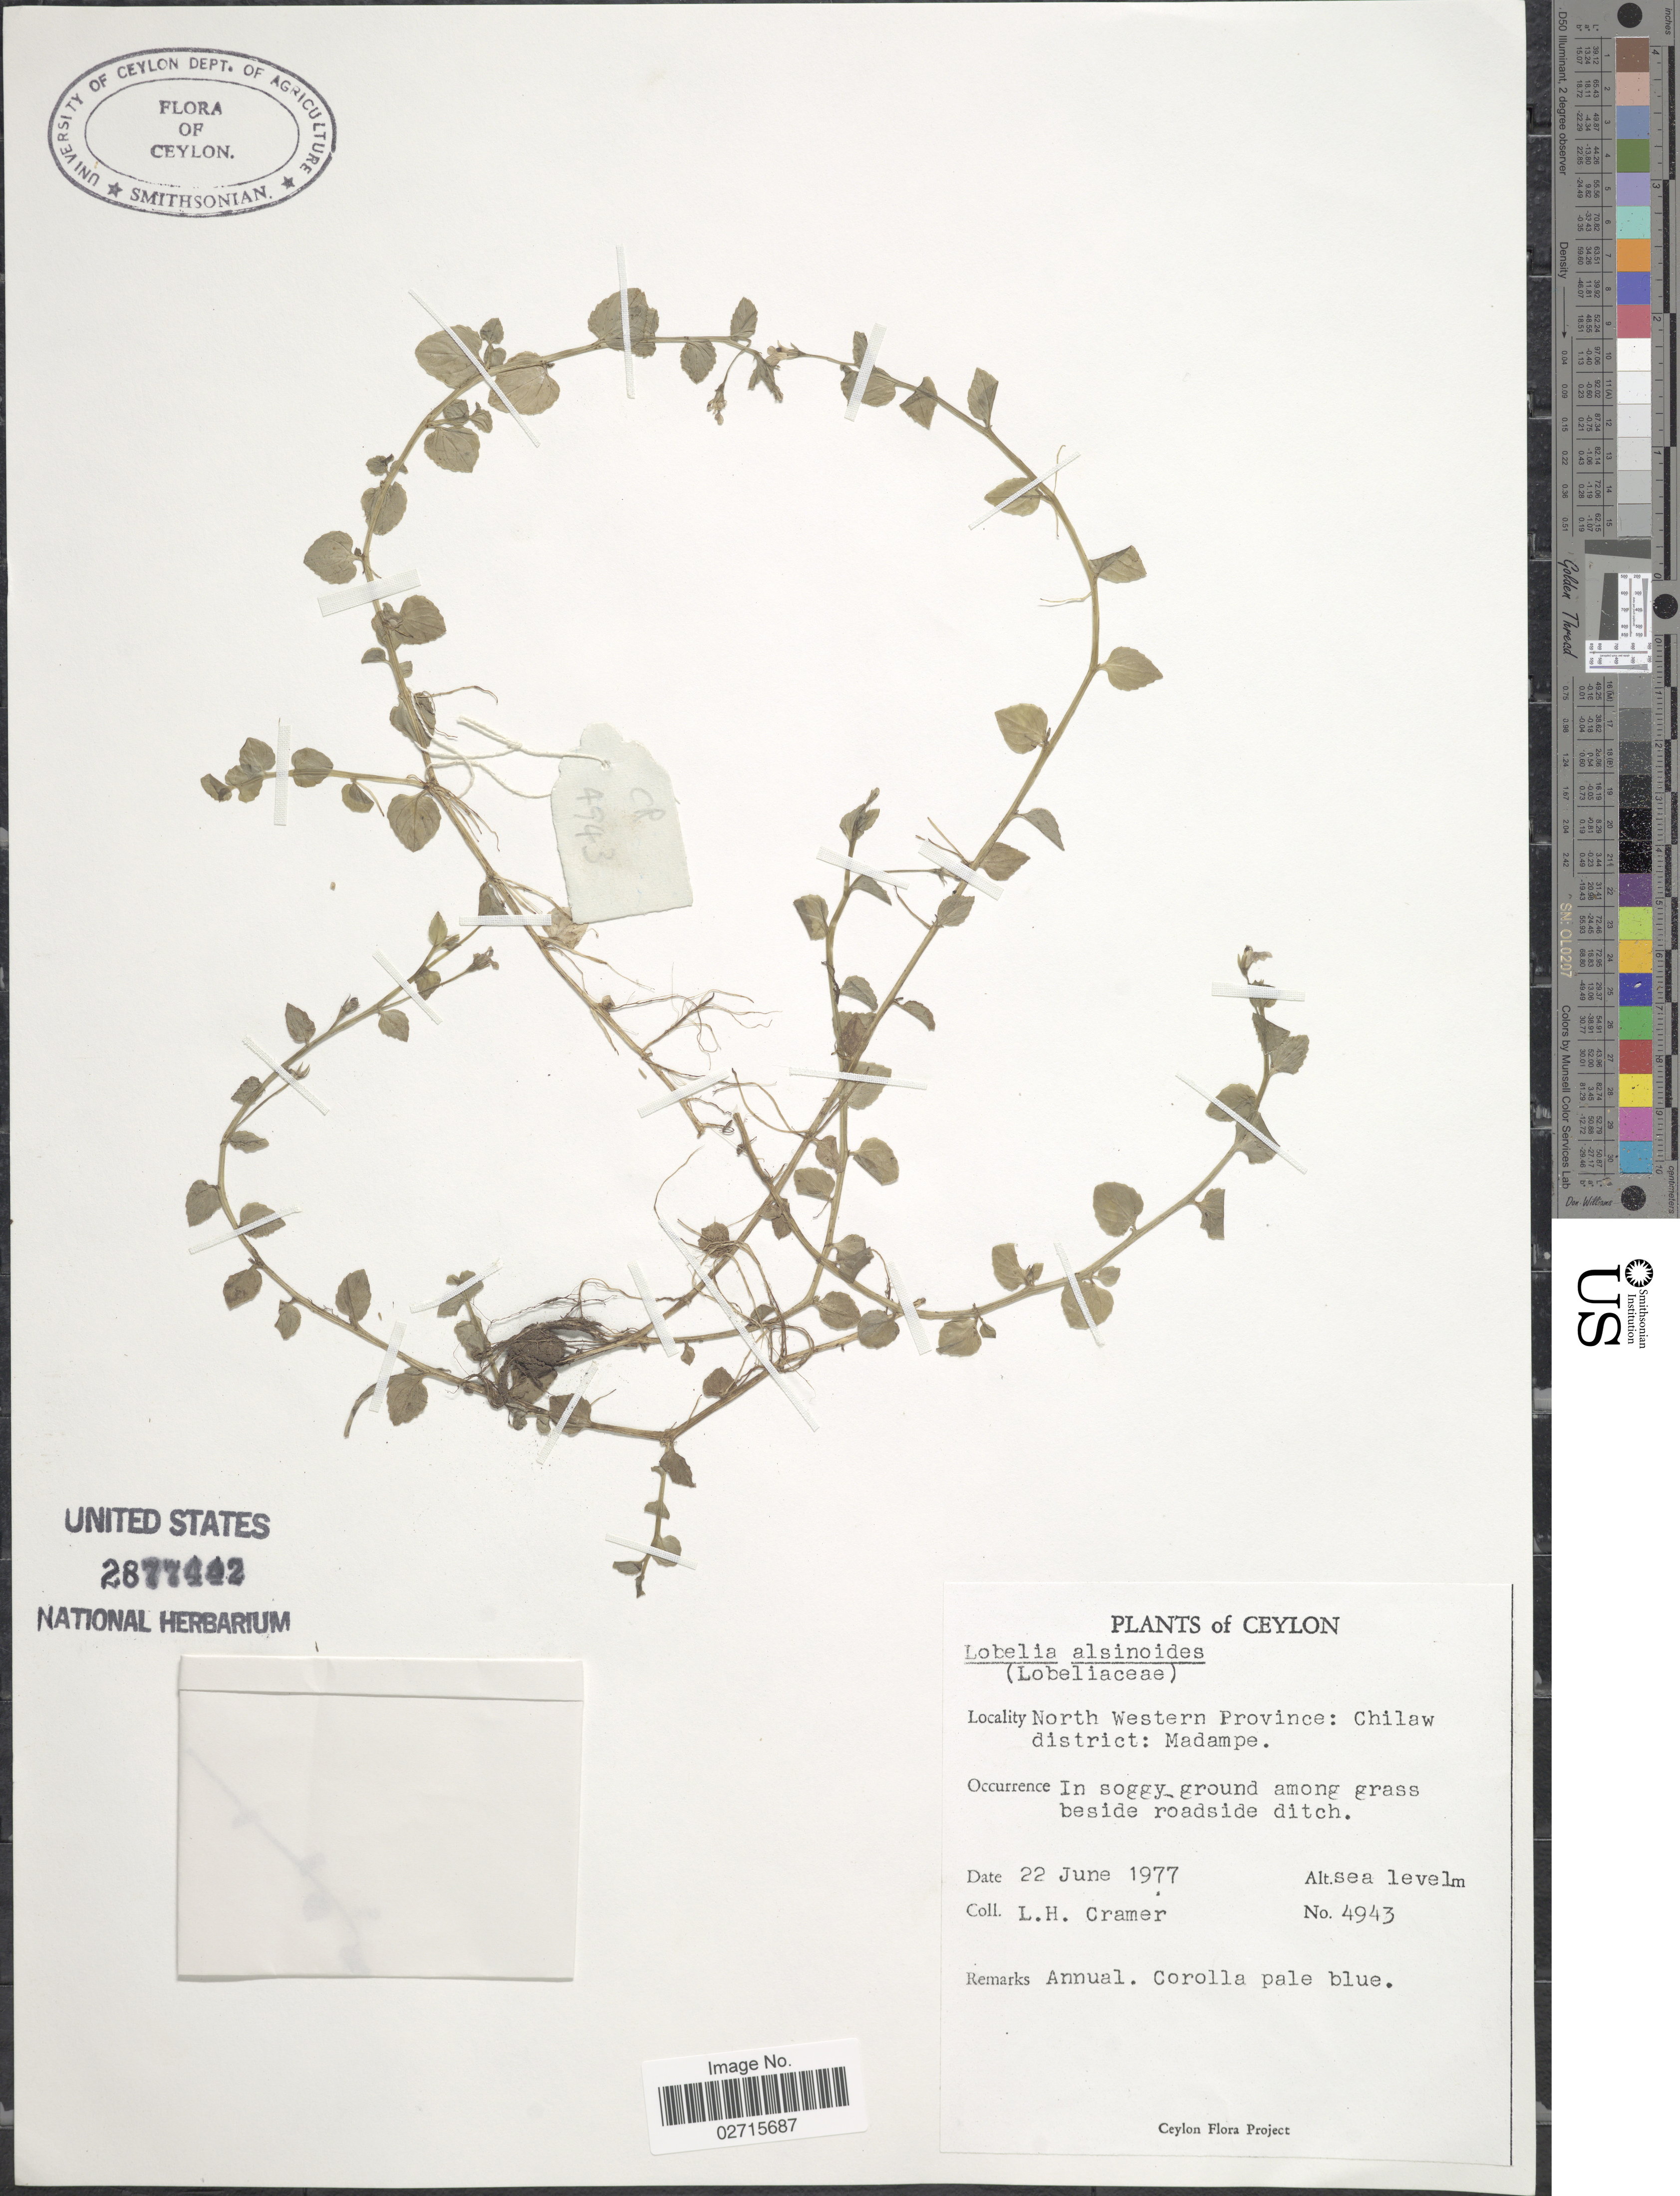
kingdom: Plantae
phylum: Tracheophyta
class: Magnoliopsida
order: Asterales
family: Campanulaceae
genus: Lobelia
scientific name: Lobelia alsinoides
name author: Lam.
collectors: L. H. Cramer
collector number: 4943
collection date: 1977-06-22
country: Sri Lanka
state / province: North Western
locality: Ceylon. North Western Province: Chilaw district: Madampe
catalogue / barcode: US 2877442